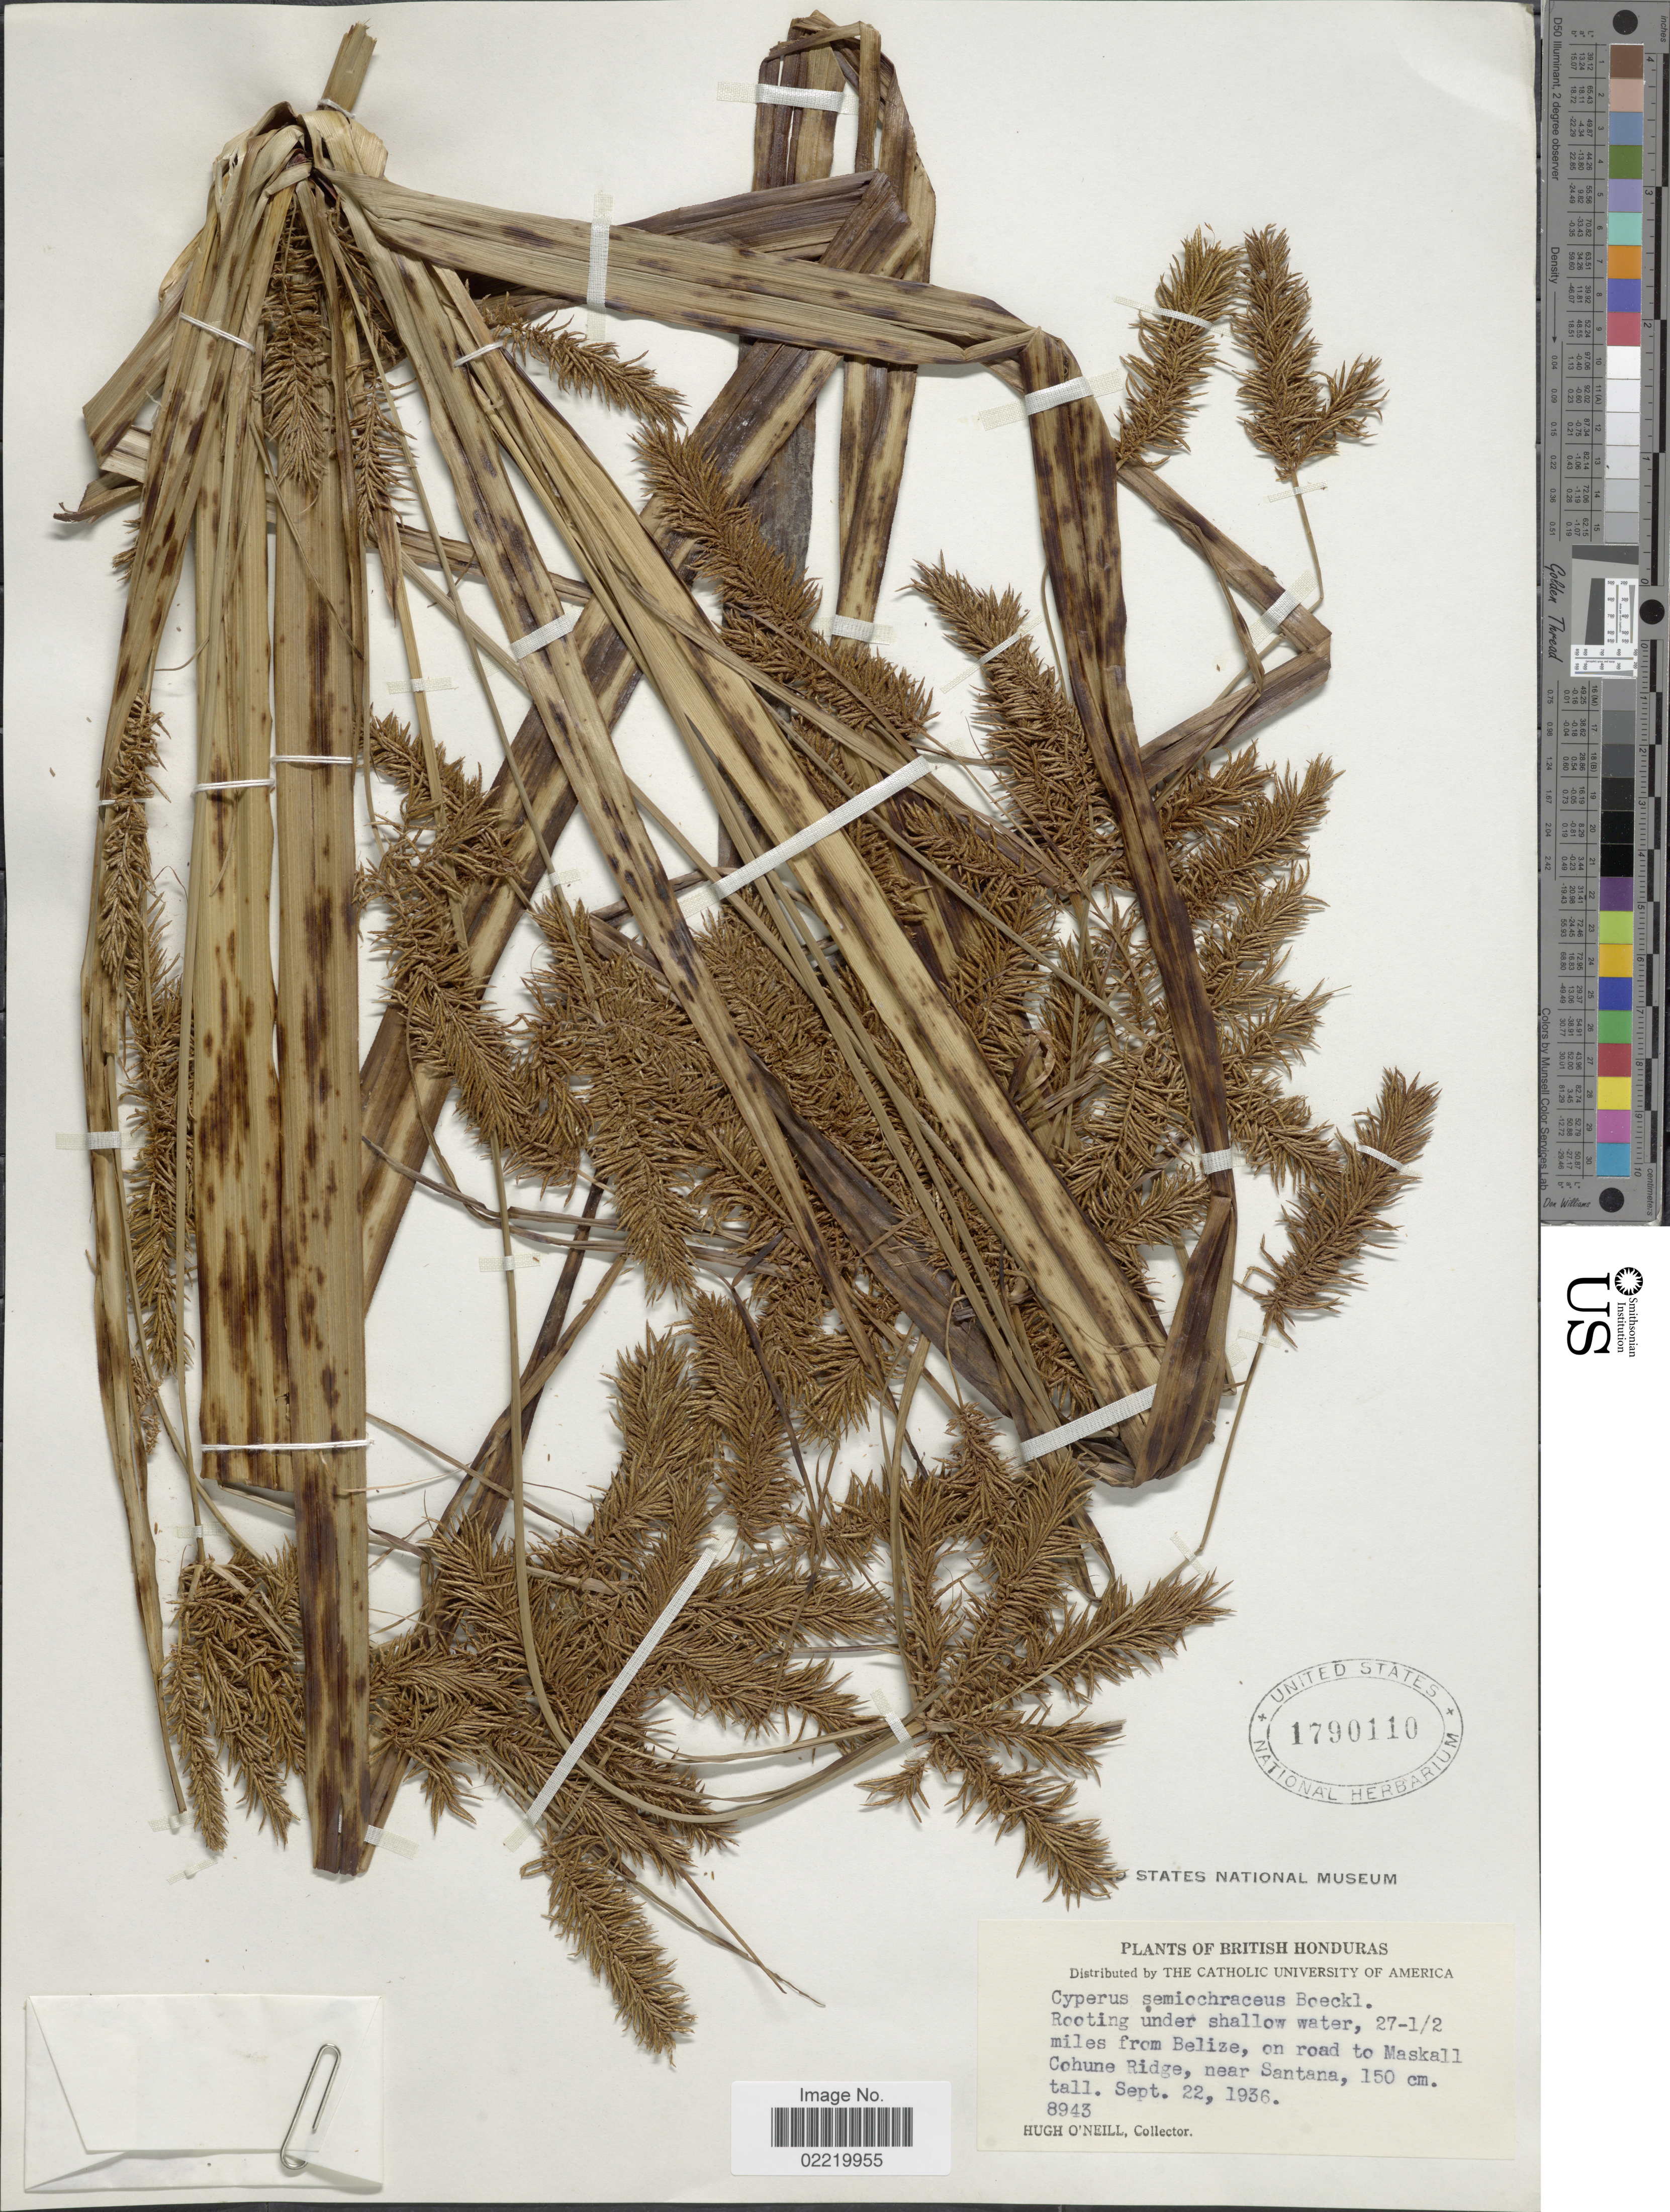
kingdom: Plantae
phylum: Tracheophyta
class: Liliopsida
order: Poales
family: Cyperaceae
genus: Cyperus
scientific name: Cyperus semiochraceus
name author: Boeckeler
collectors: H. O'Neill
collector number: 8943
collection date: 1936-09-22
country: Belize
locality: British Honduras, rooting under shallow water, 27-1/2 miles from Belize, on road to Maskall Cohun Ridge, near Santana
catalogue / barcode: US 1790110